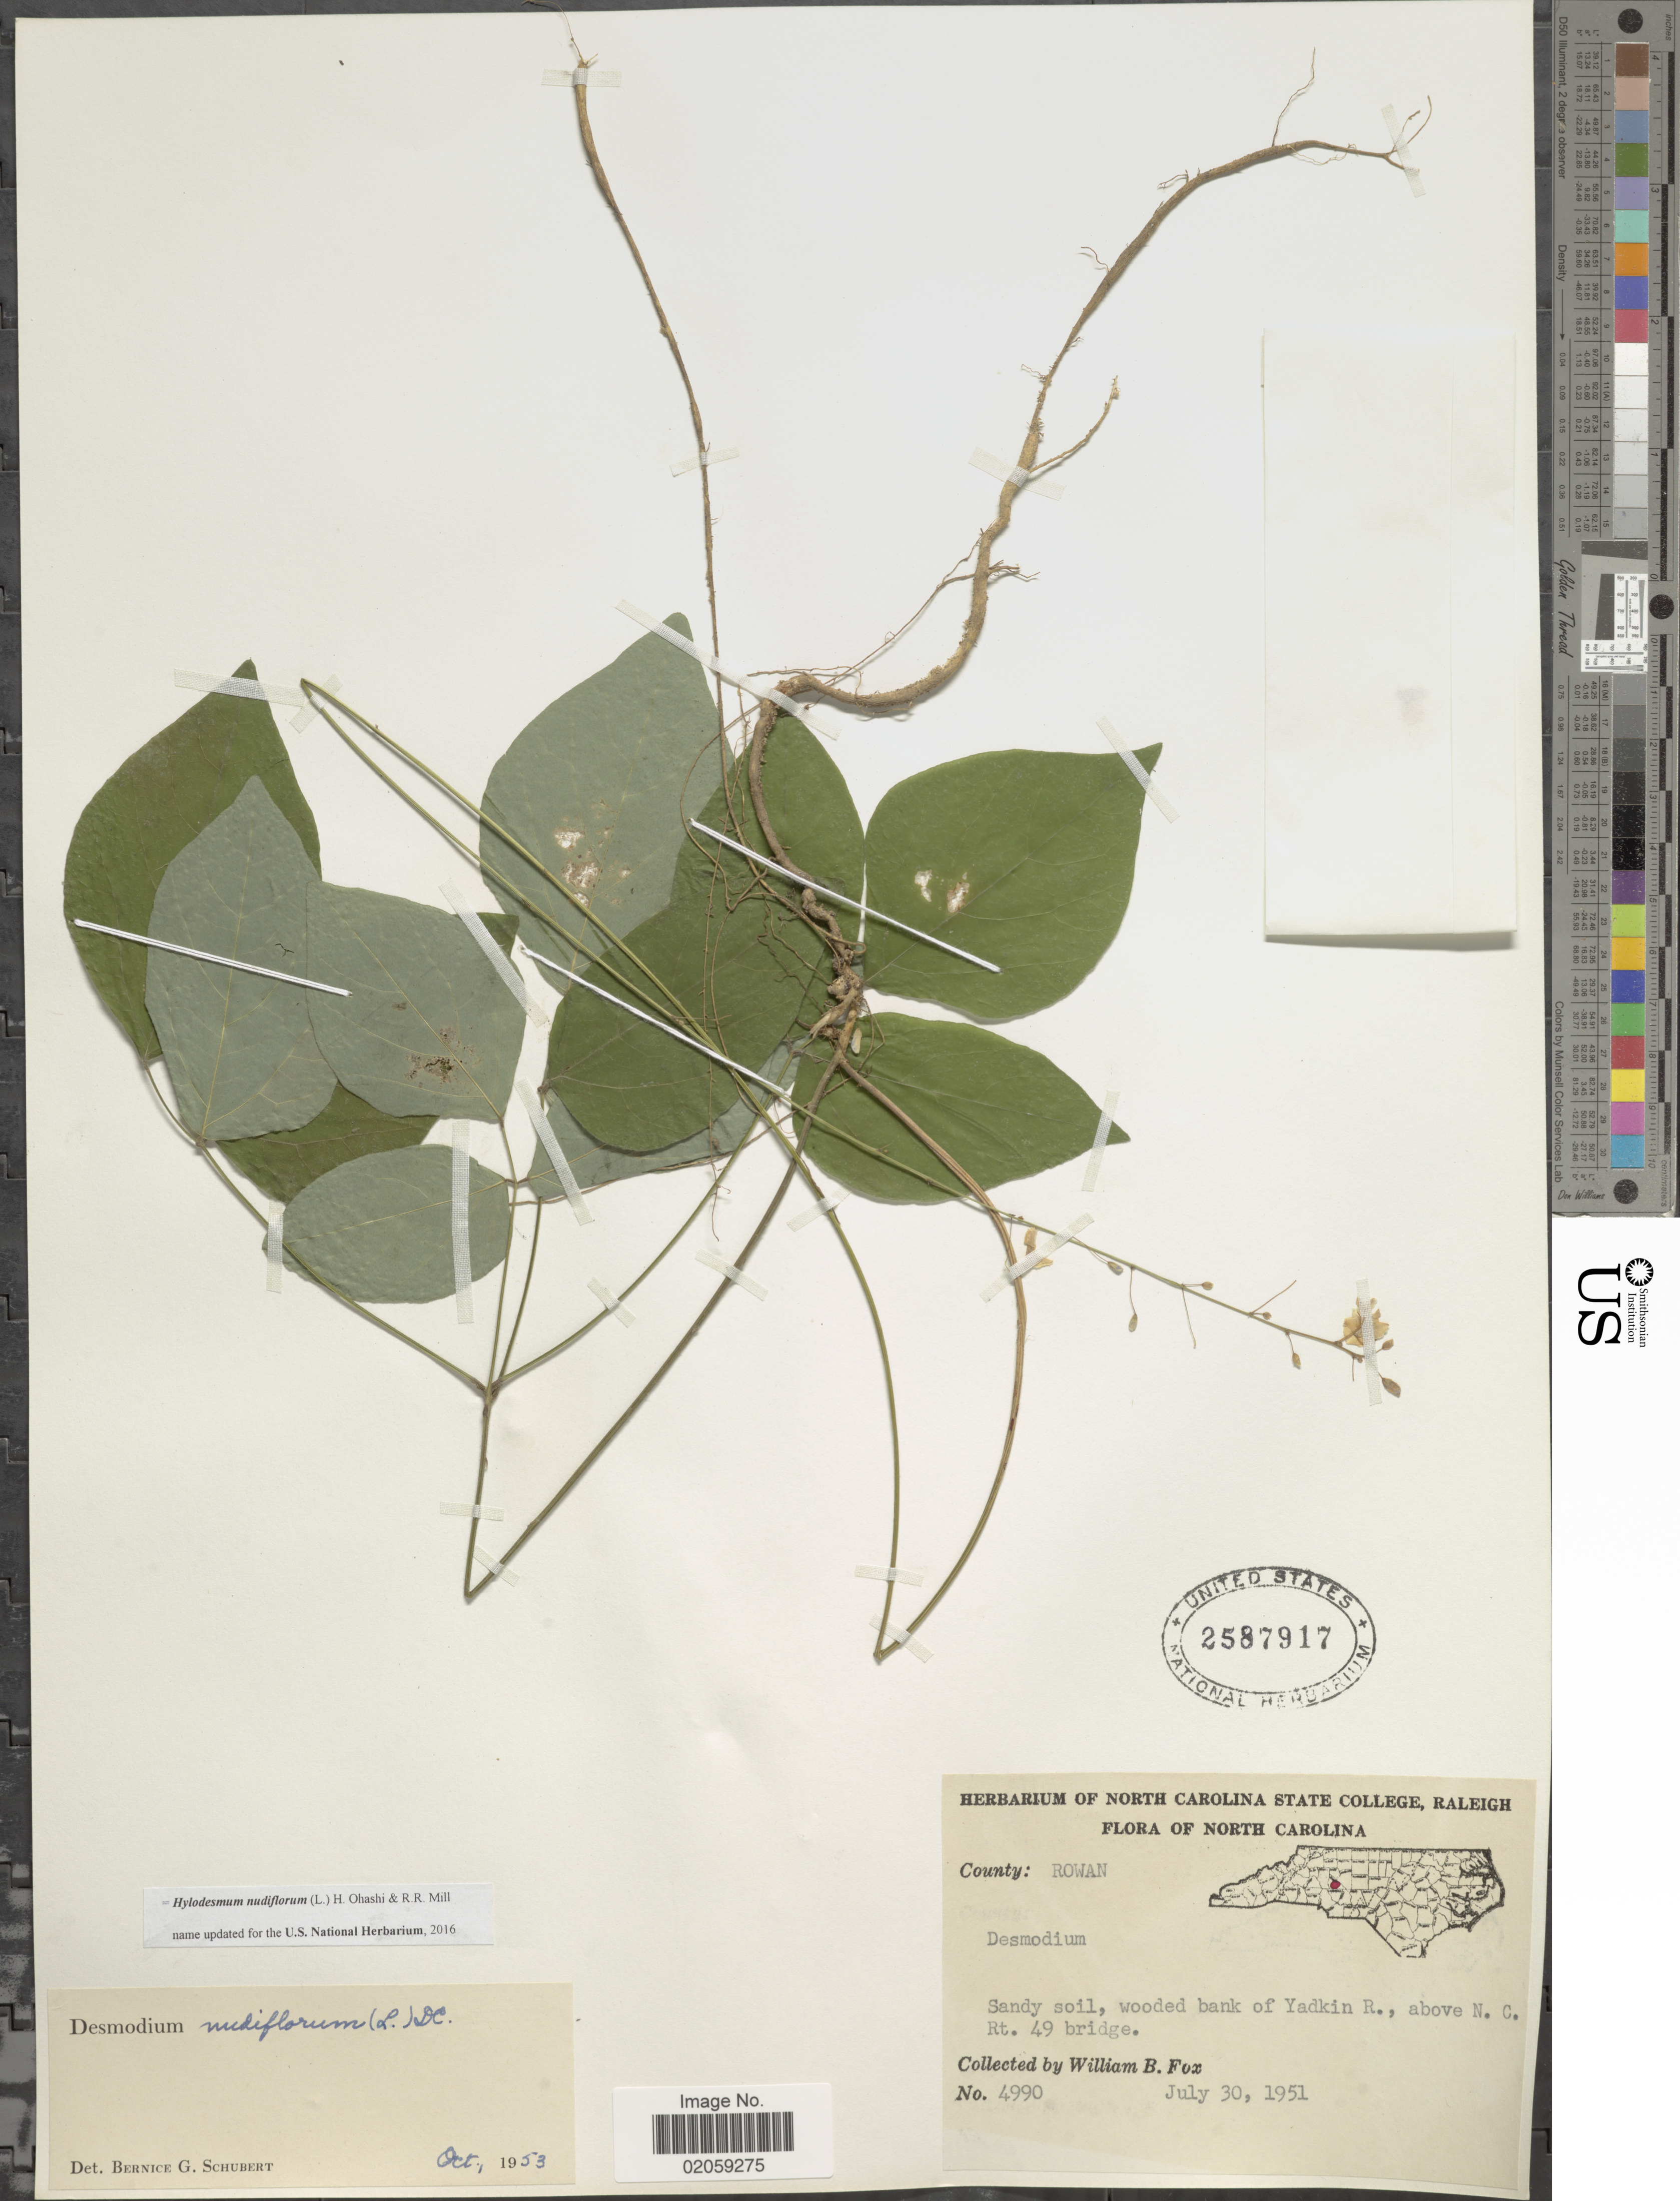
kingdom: Plantae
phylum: Tracheophyta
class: Magnoliopsida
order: Fabales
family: Fabaceae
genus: Hylodesmum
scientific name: Hylodesmum nudiflorum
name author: (L.) H. Ohashi & R.R. Mill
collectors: W. B. Fox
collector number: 4990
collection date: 1951-07-30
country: United States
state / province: North Carolina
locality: County Rowan, wooded bank of Yadkin R., above N.C. Rt. 49 bridge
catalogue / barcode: US 2587917